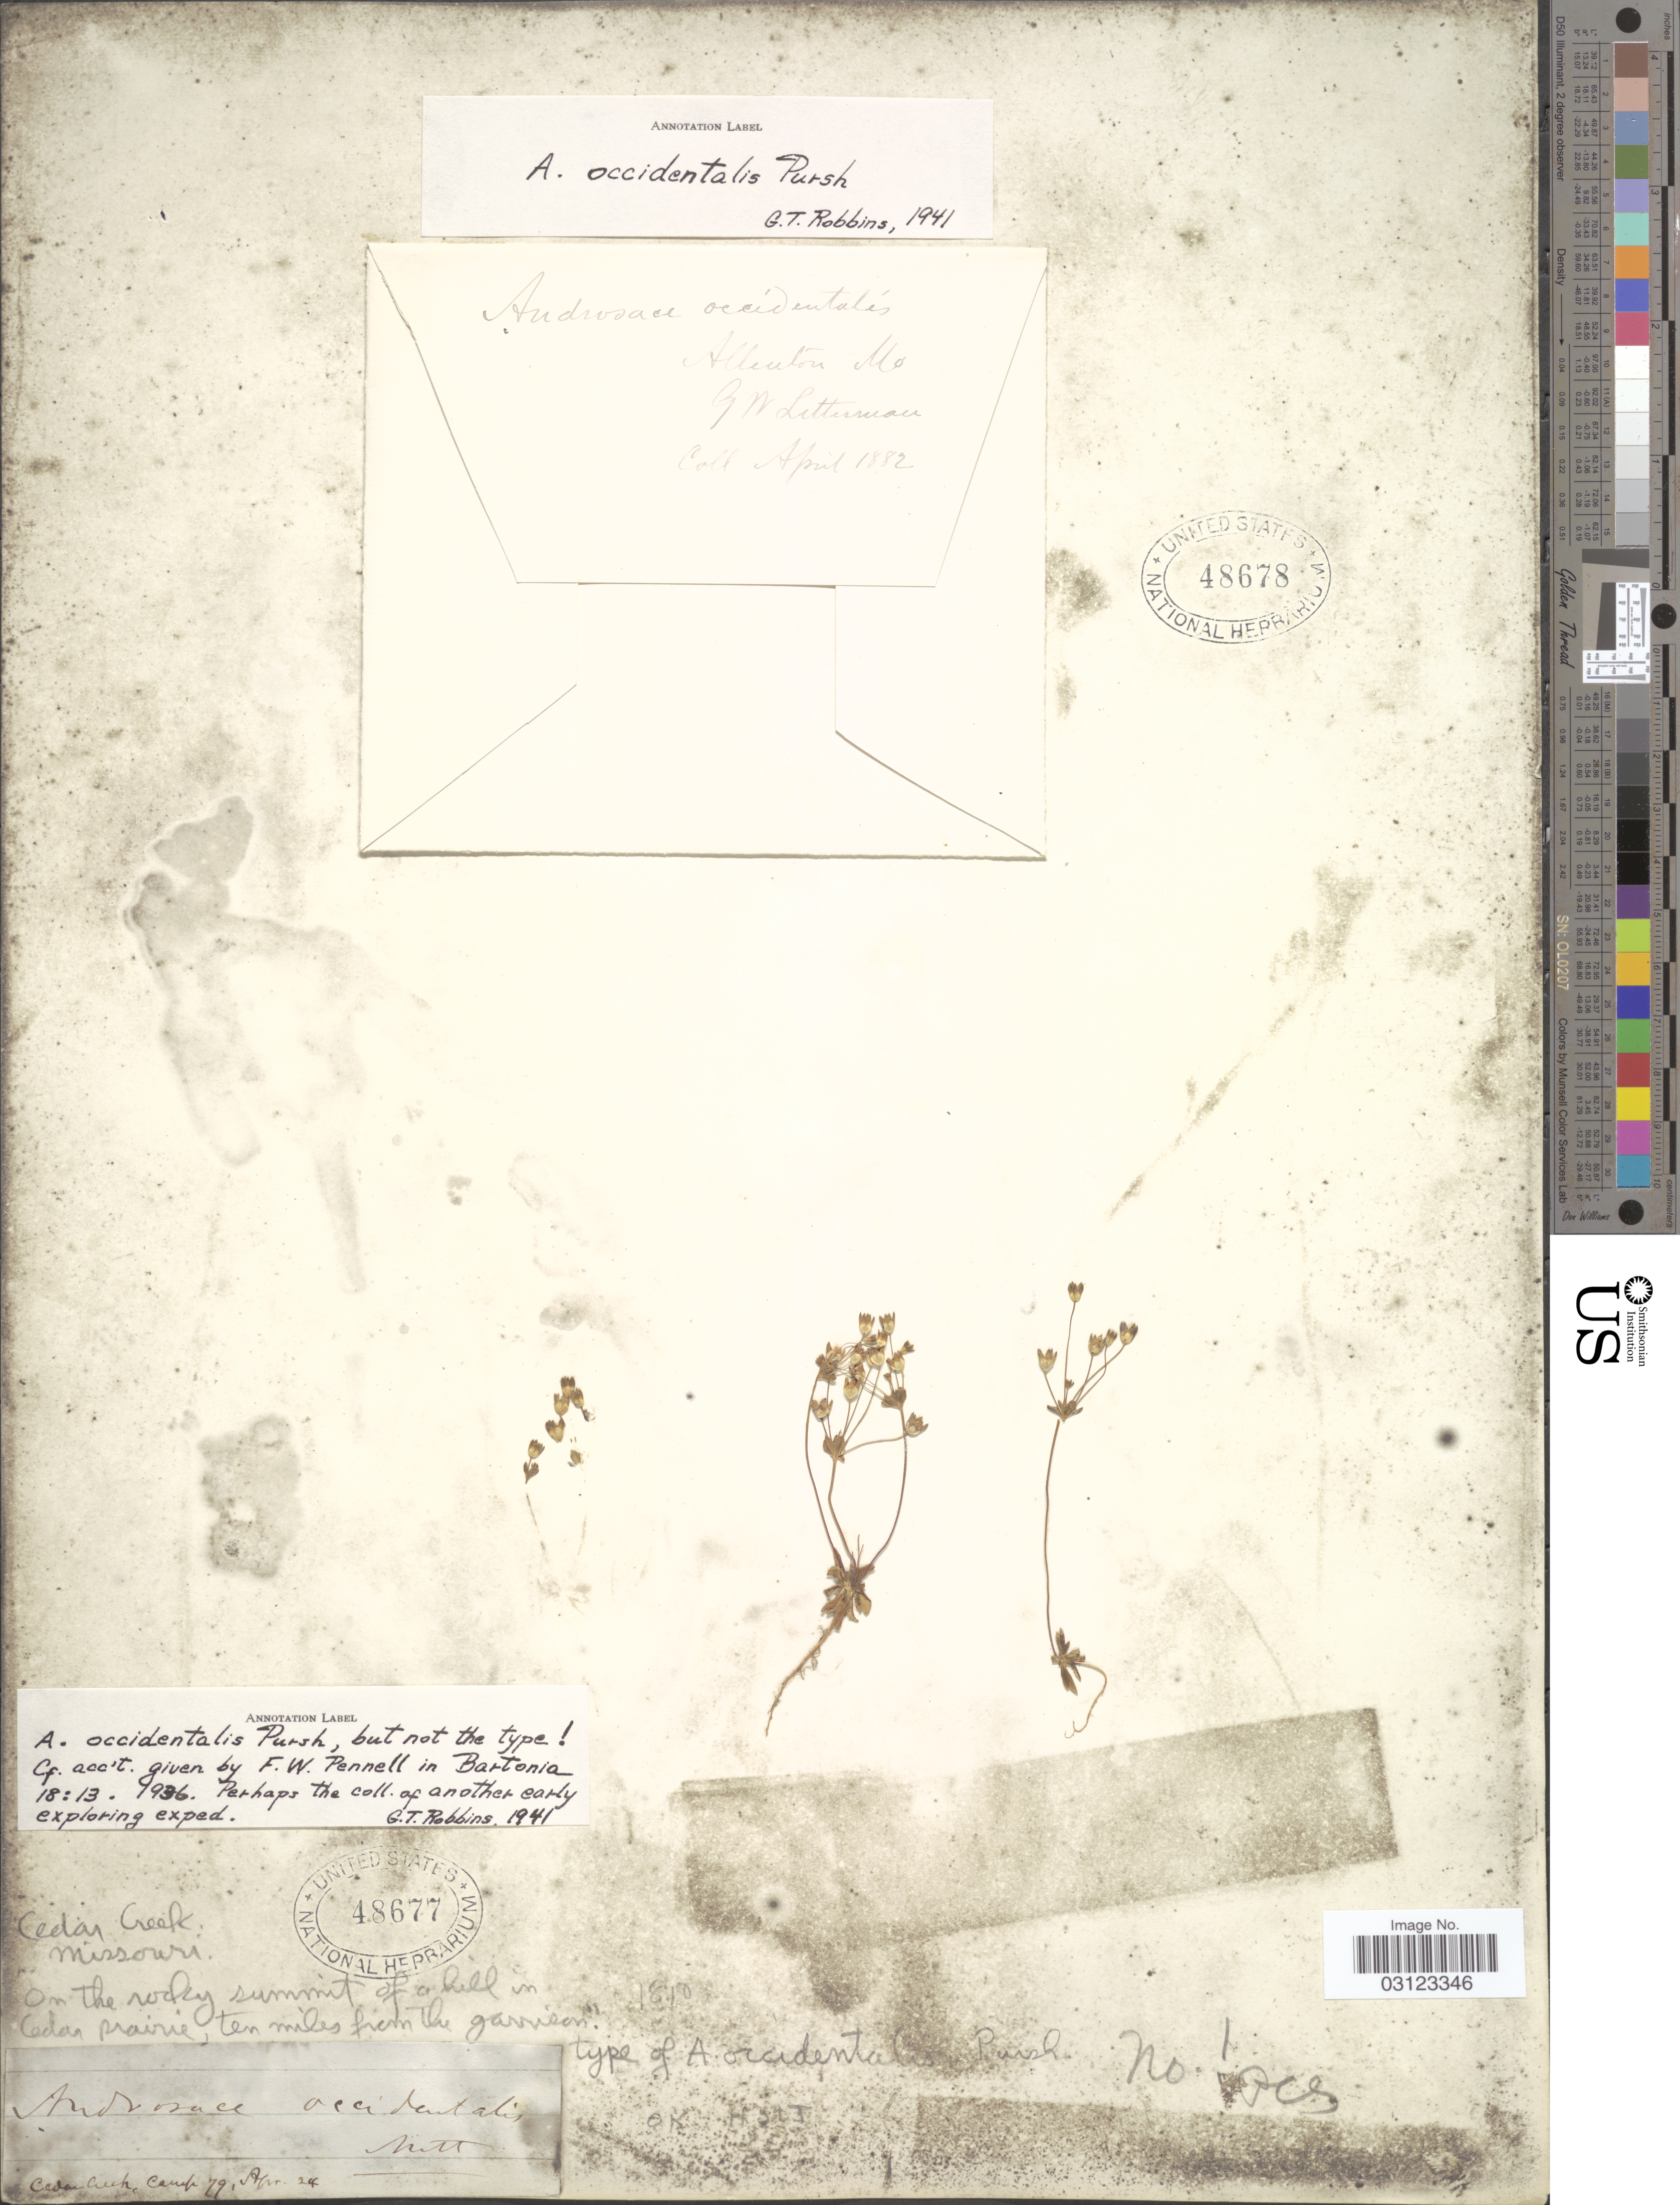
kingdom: Plantae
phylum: Tracheophyta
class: Magnoliopsida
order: Ericales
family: Primulaceae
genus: Androsace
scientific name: Androsace occidentalis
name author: (Pursh) Pursh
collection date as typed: Transcribed d/m/y: /4/24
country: United States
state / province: Missouri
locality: Cedar Creek. Camp 79.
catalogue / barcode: US 48677-2